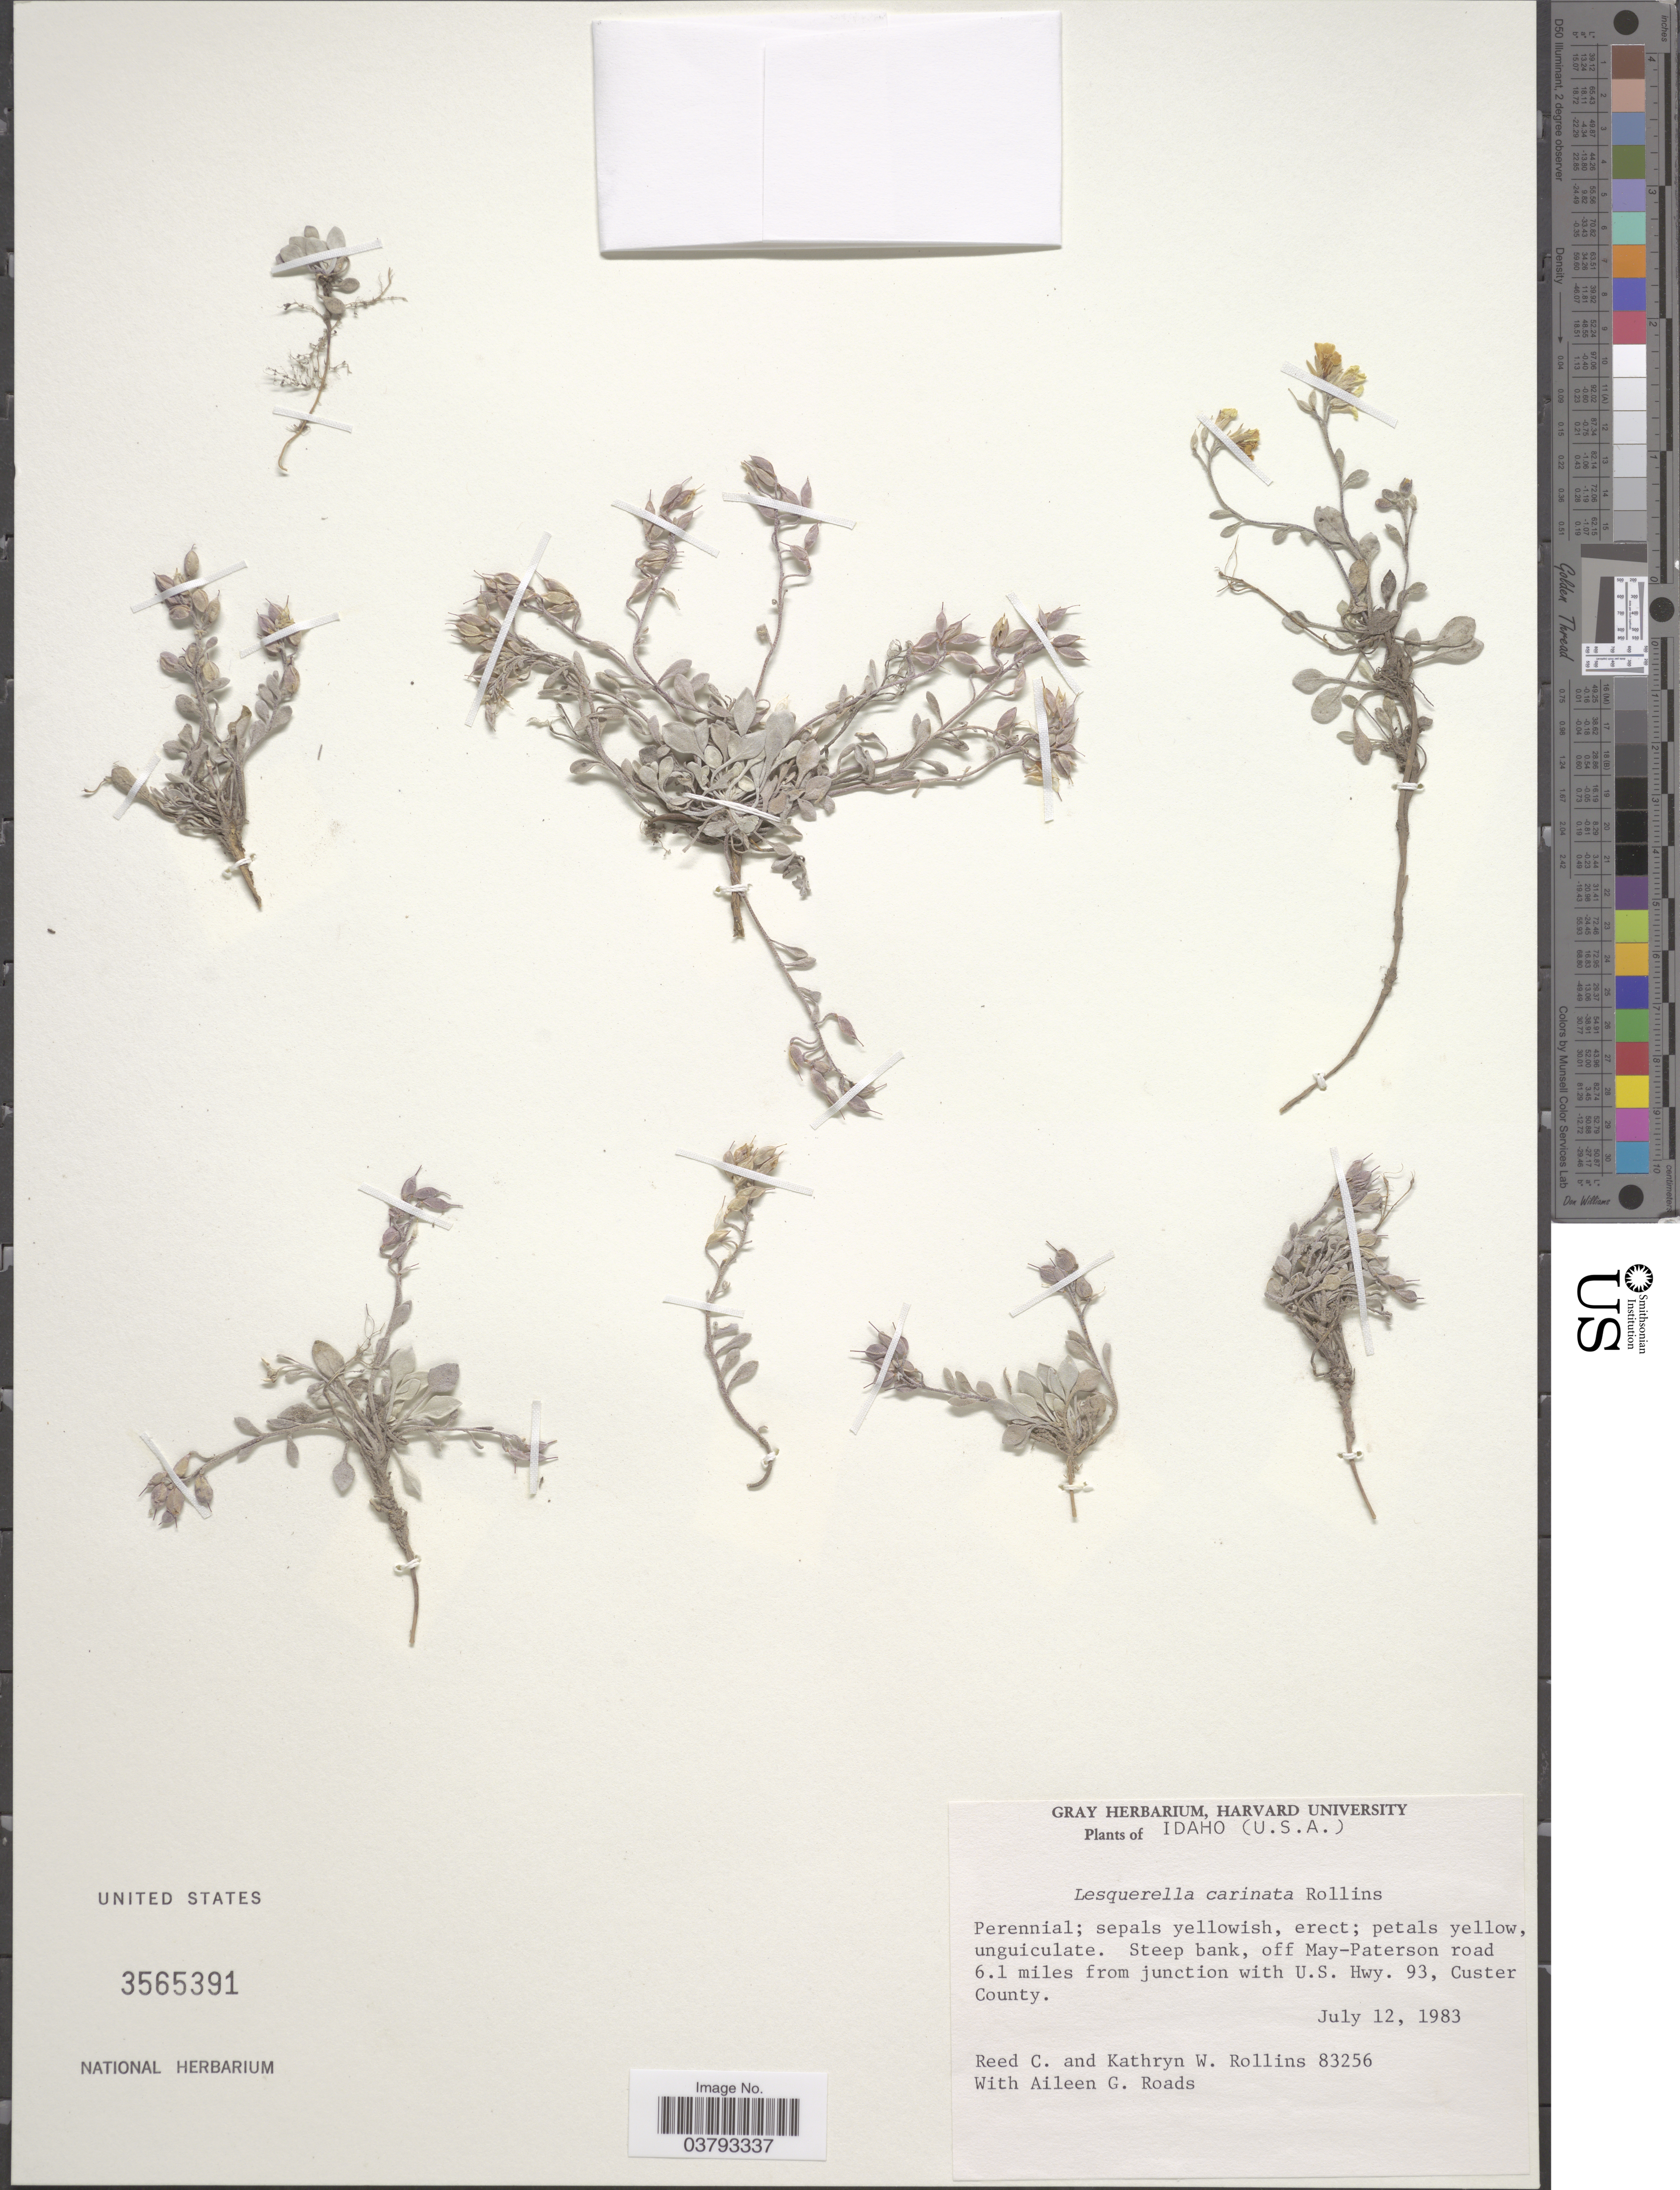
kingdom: Plantae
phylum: Tracheophyta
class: Magnoliopsida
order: Brassicales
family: Brassicaceae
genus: Lesquerella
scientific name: Lesquerella carinata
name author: Rollins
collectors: R. C. Rollins, K. W. Rollins & A. Roads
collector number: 83256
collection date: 1983-07-12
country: United States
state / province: Idaho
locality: Off May-Paterson road 6.1 miles from junction with U. S. Hwy. 93, Custer County.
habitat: steep bank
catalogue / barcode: US 3565391